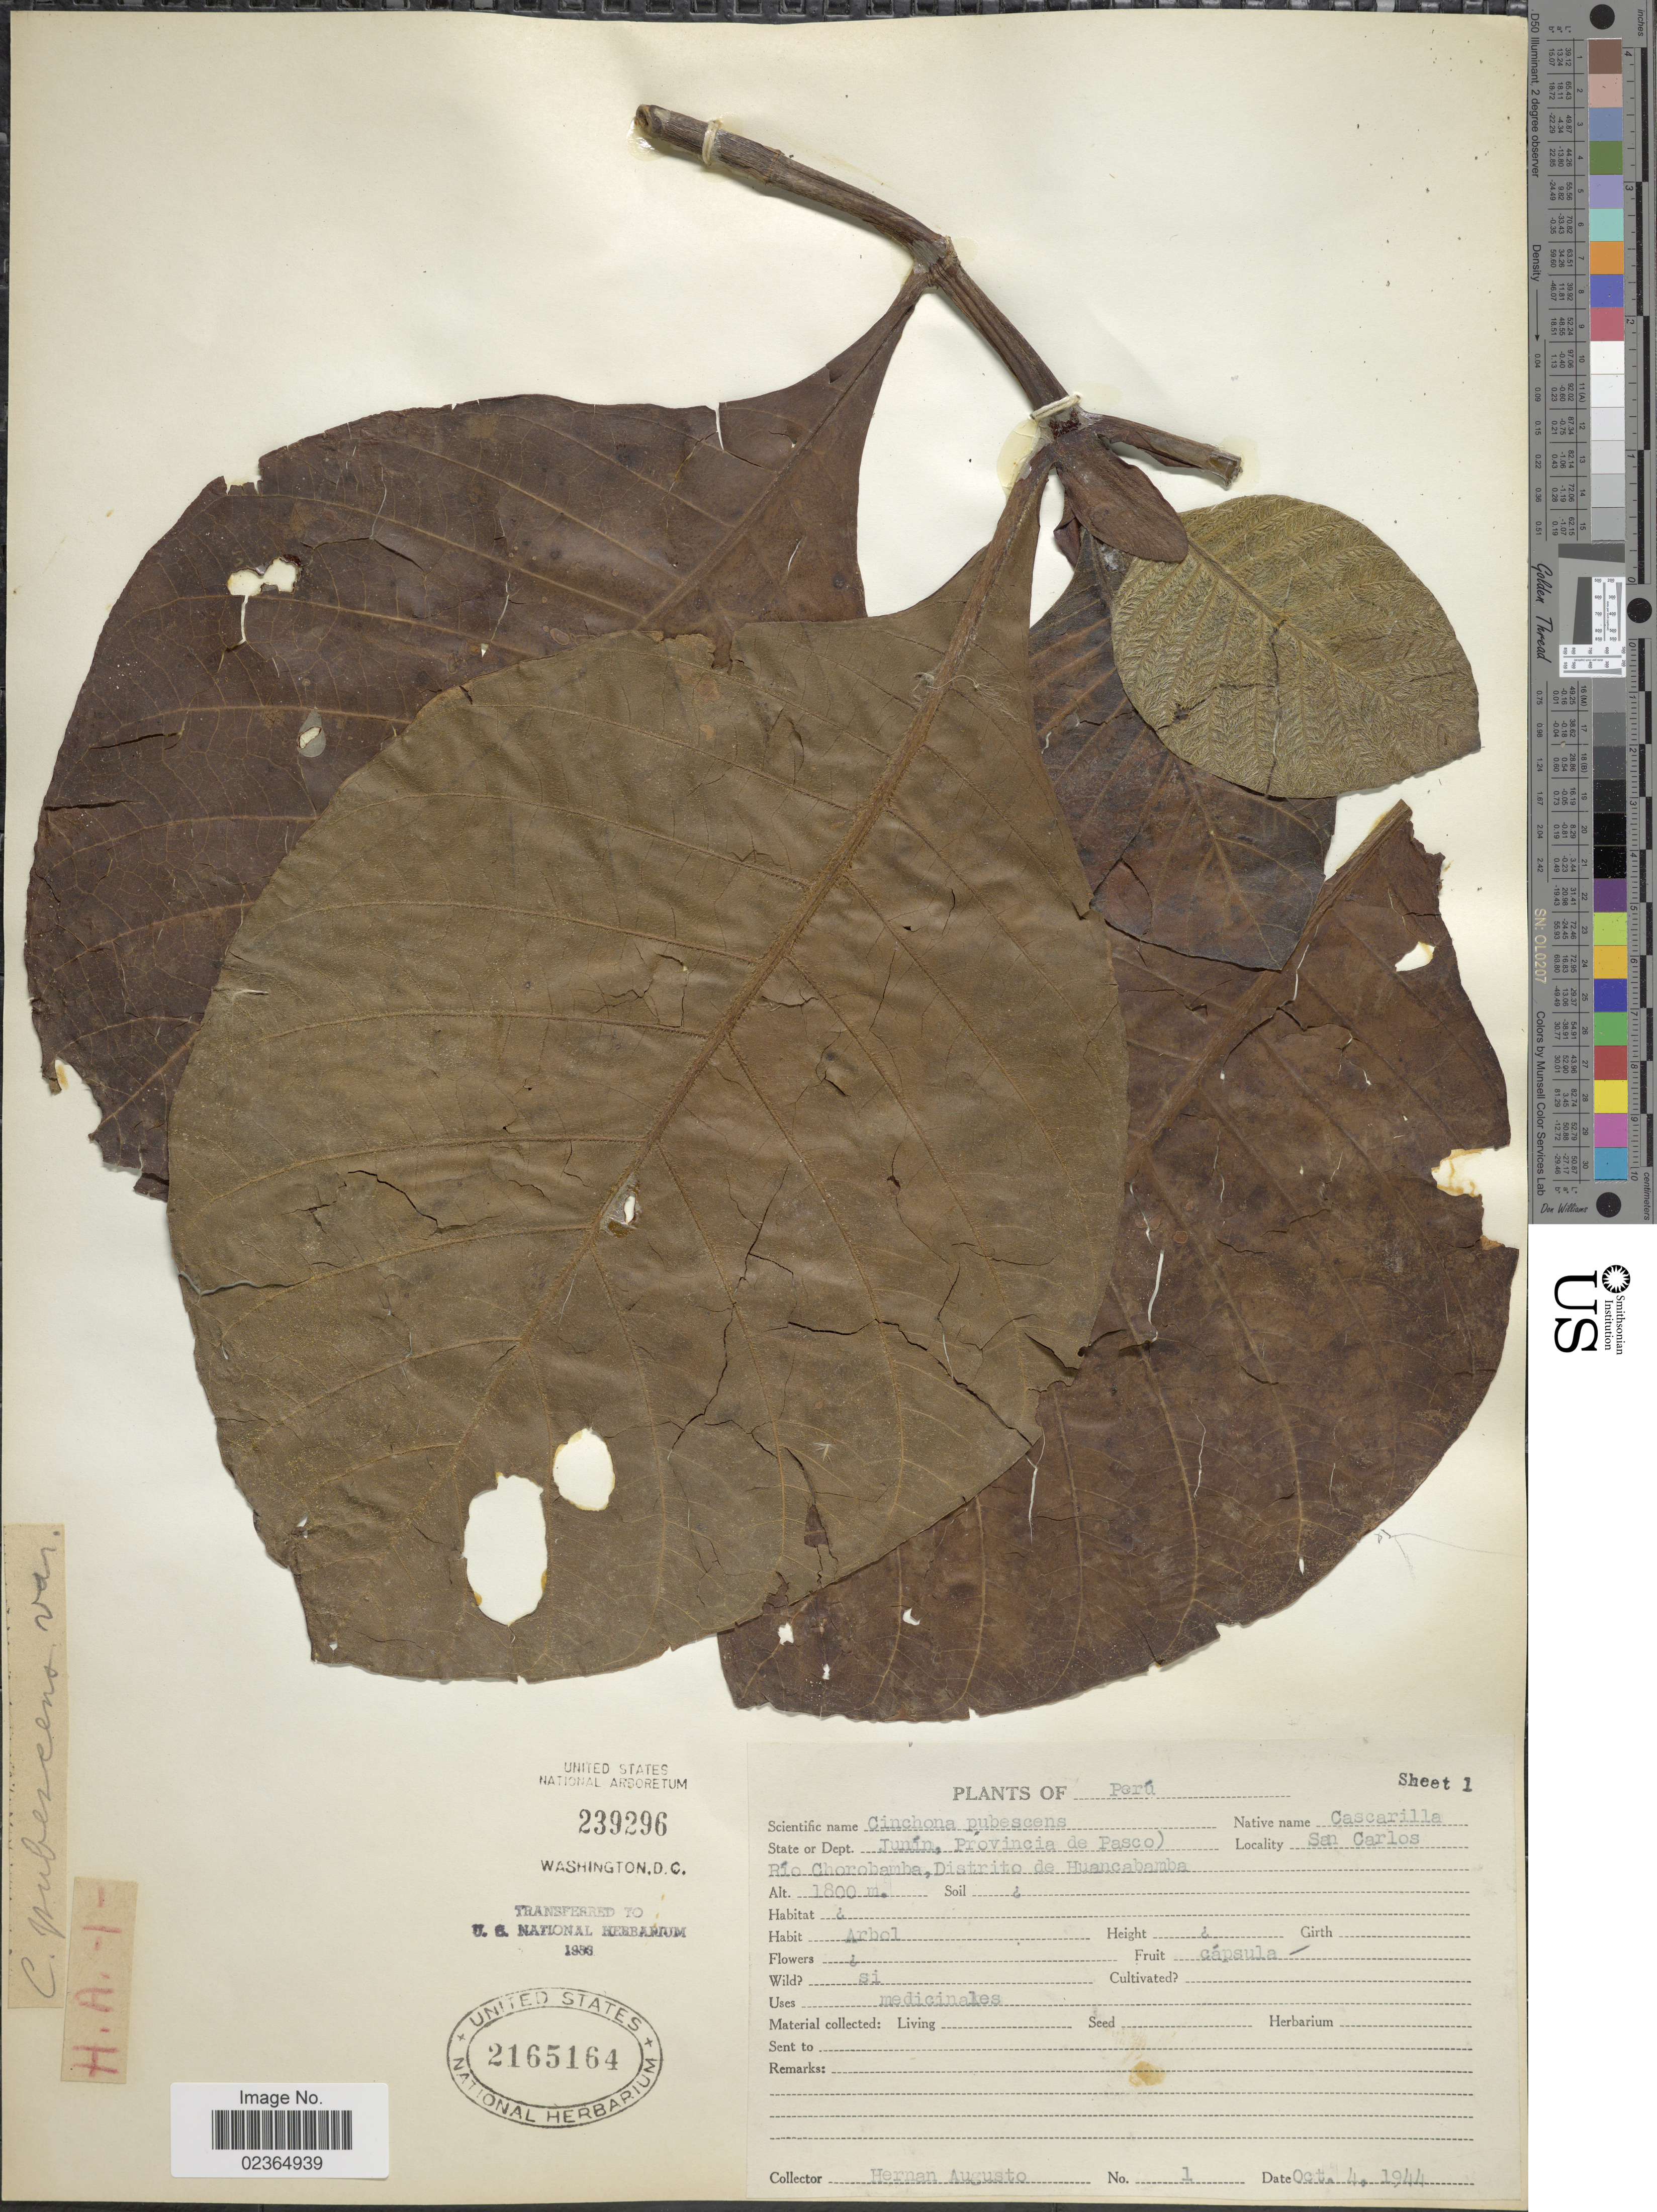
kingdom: Plantae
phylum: Tracheophyta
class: Magnoliopsida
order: Gentianales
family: Rubiaceae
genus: Cinchona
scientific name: Cinchona pubescens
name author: Vahl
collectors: H. Augusto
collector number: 1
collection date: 1944-10-04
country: Peru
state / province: Junín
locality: Provincia de Pasco) San Carlos. Río Chorobamba, Distrito de Huancabamba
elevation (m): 1800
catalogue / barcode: US 2165164